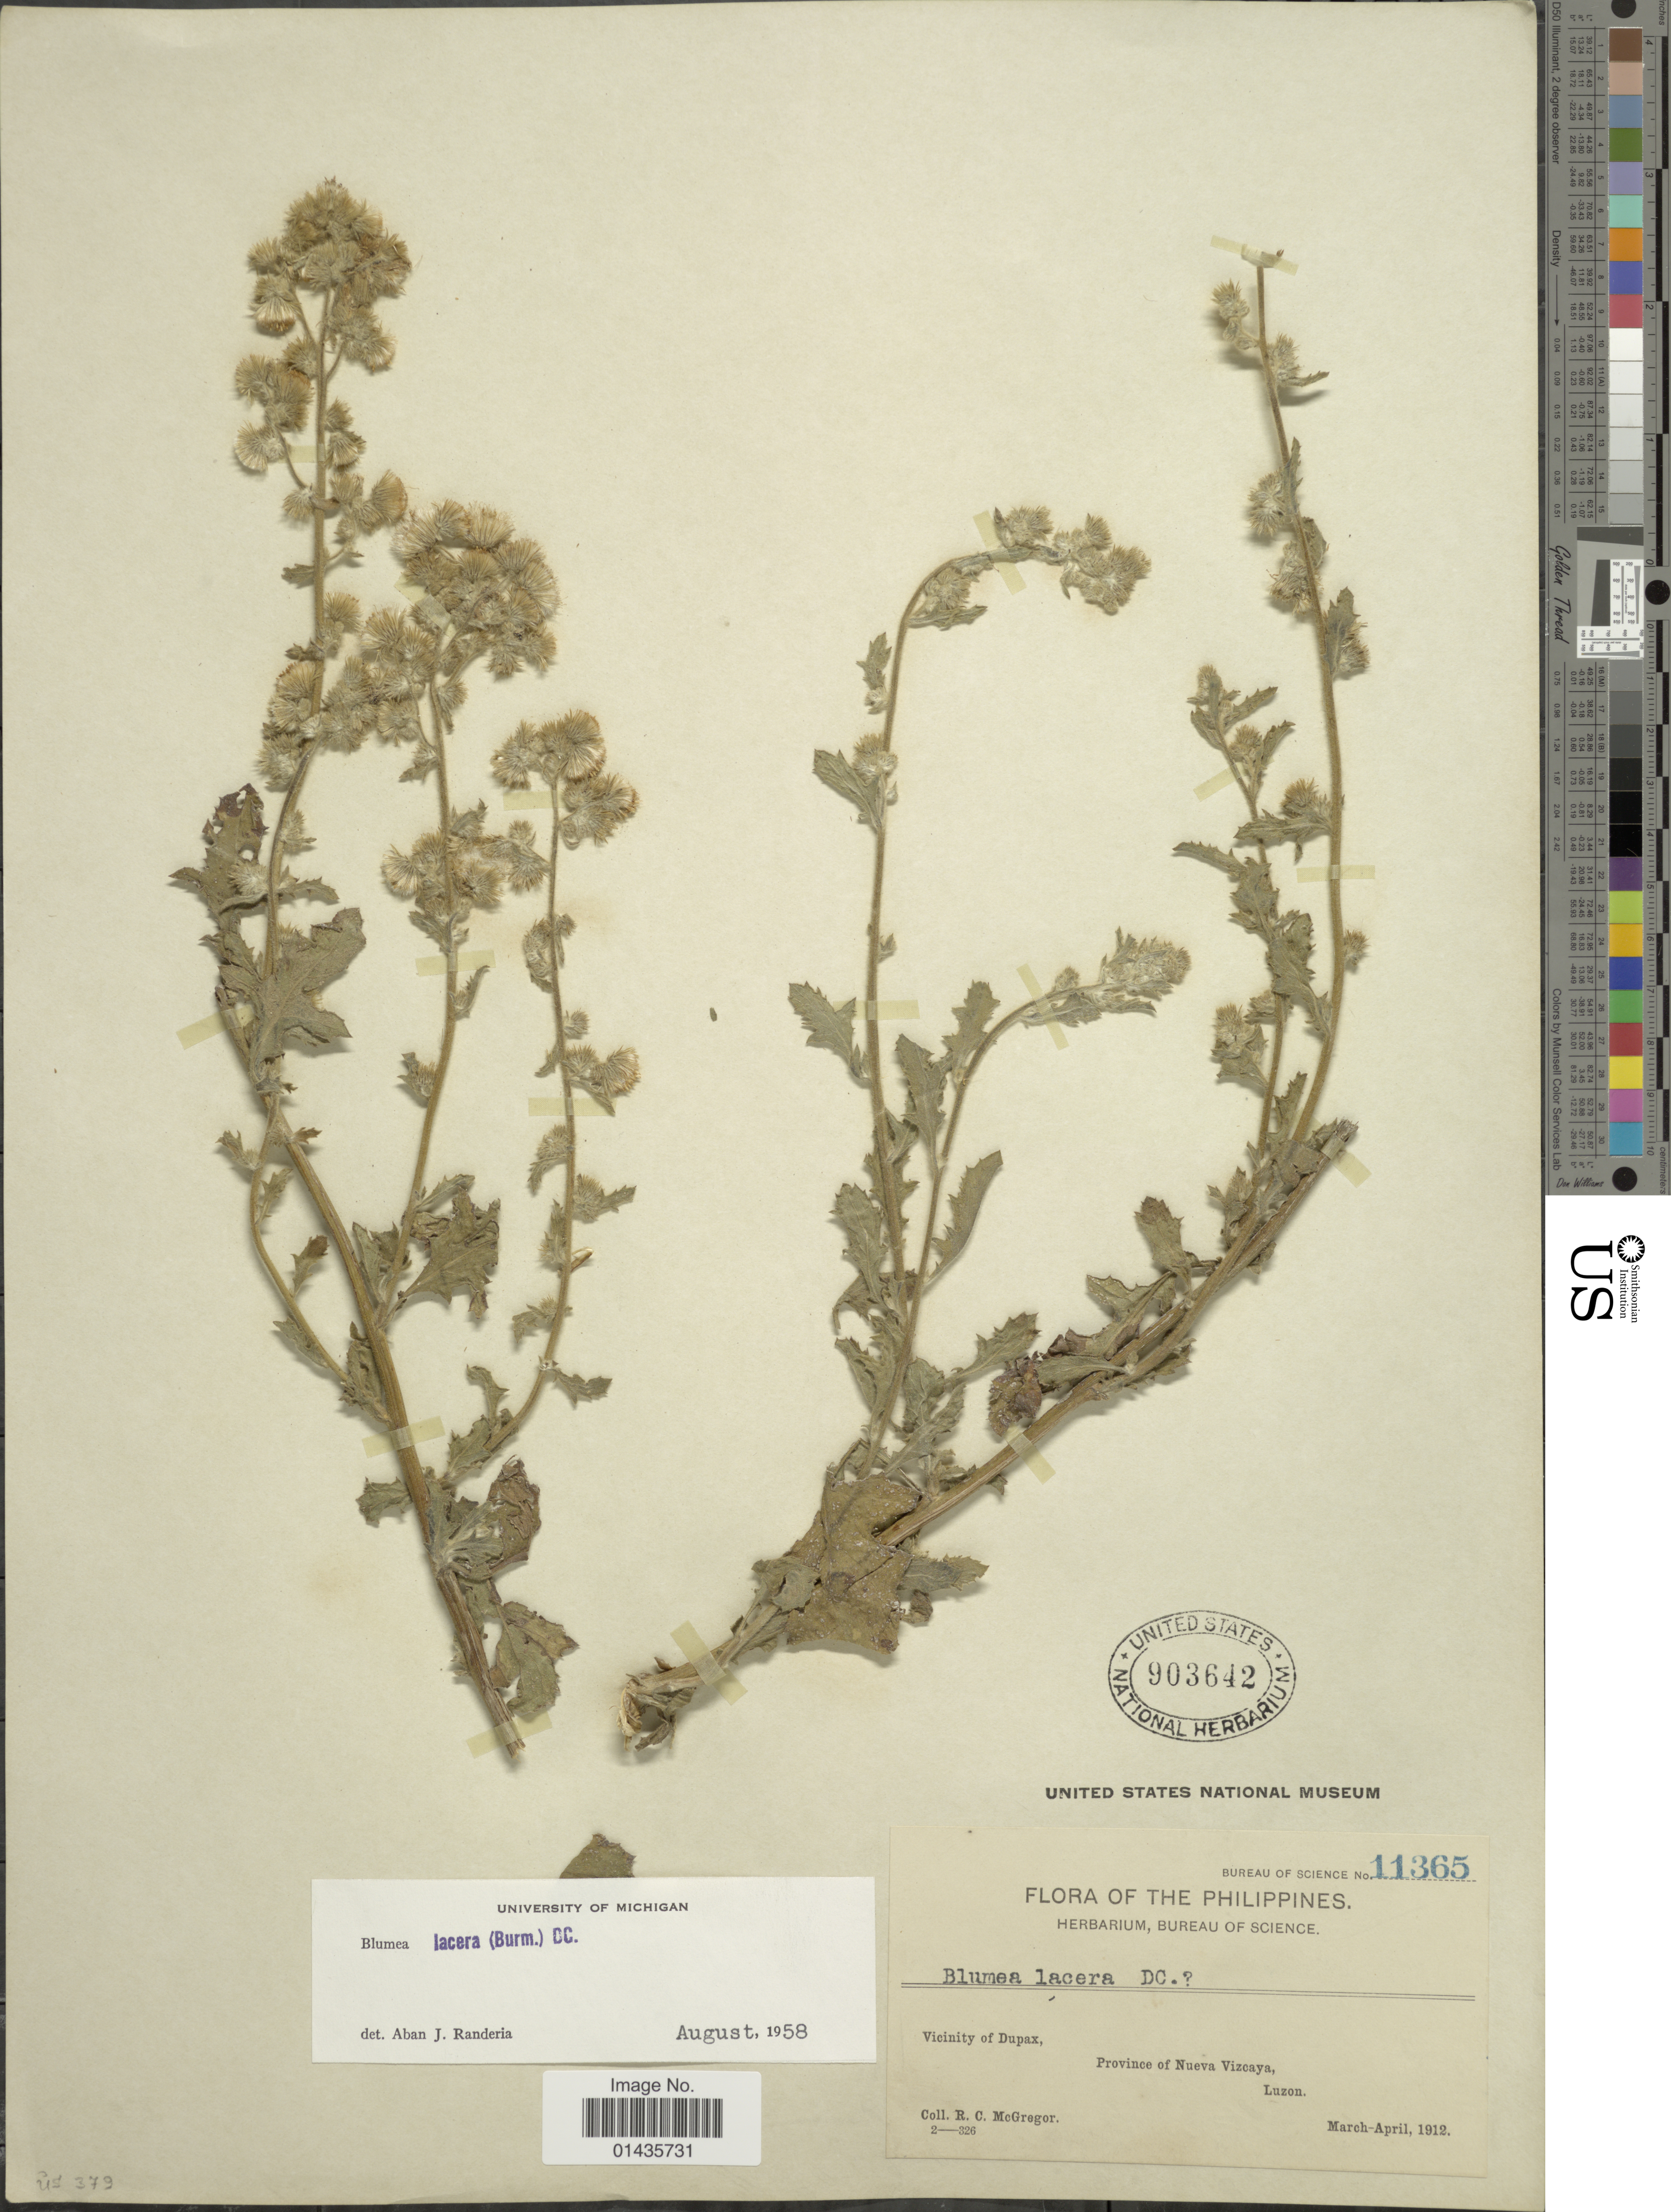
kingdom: Plantae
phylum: Tracheophyta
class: Magnoliopsida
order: Asterales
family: Asteraceae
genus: Blumea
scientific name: Blumea lacera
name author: (Roxb.) DC.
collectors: R. C. McGregor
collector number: Bureau of Science 11365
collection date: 1912-03/1912-04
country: Philippines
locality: Vicinity of Dupax, Province of Vizcaya, Luzon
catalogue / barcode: US 903642